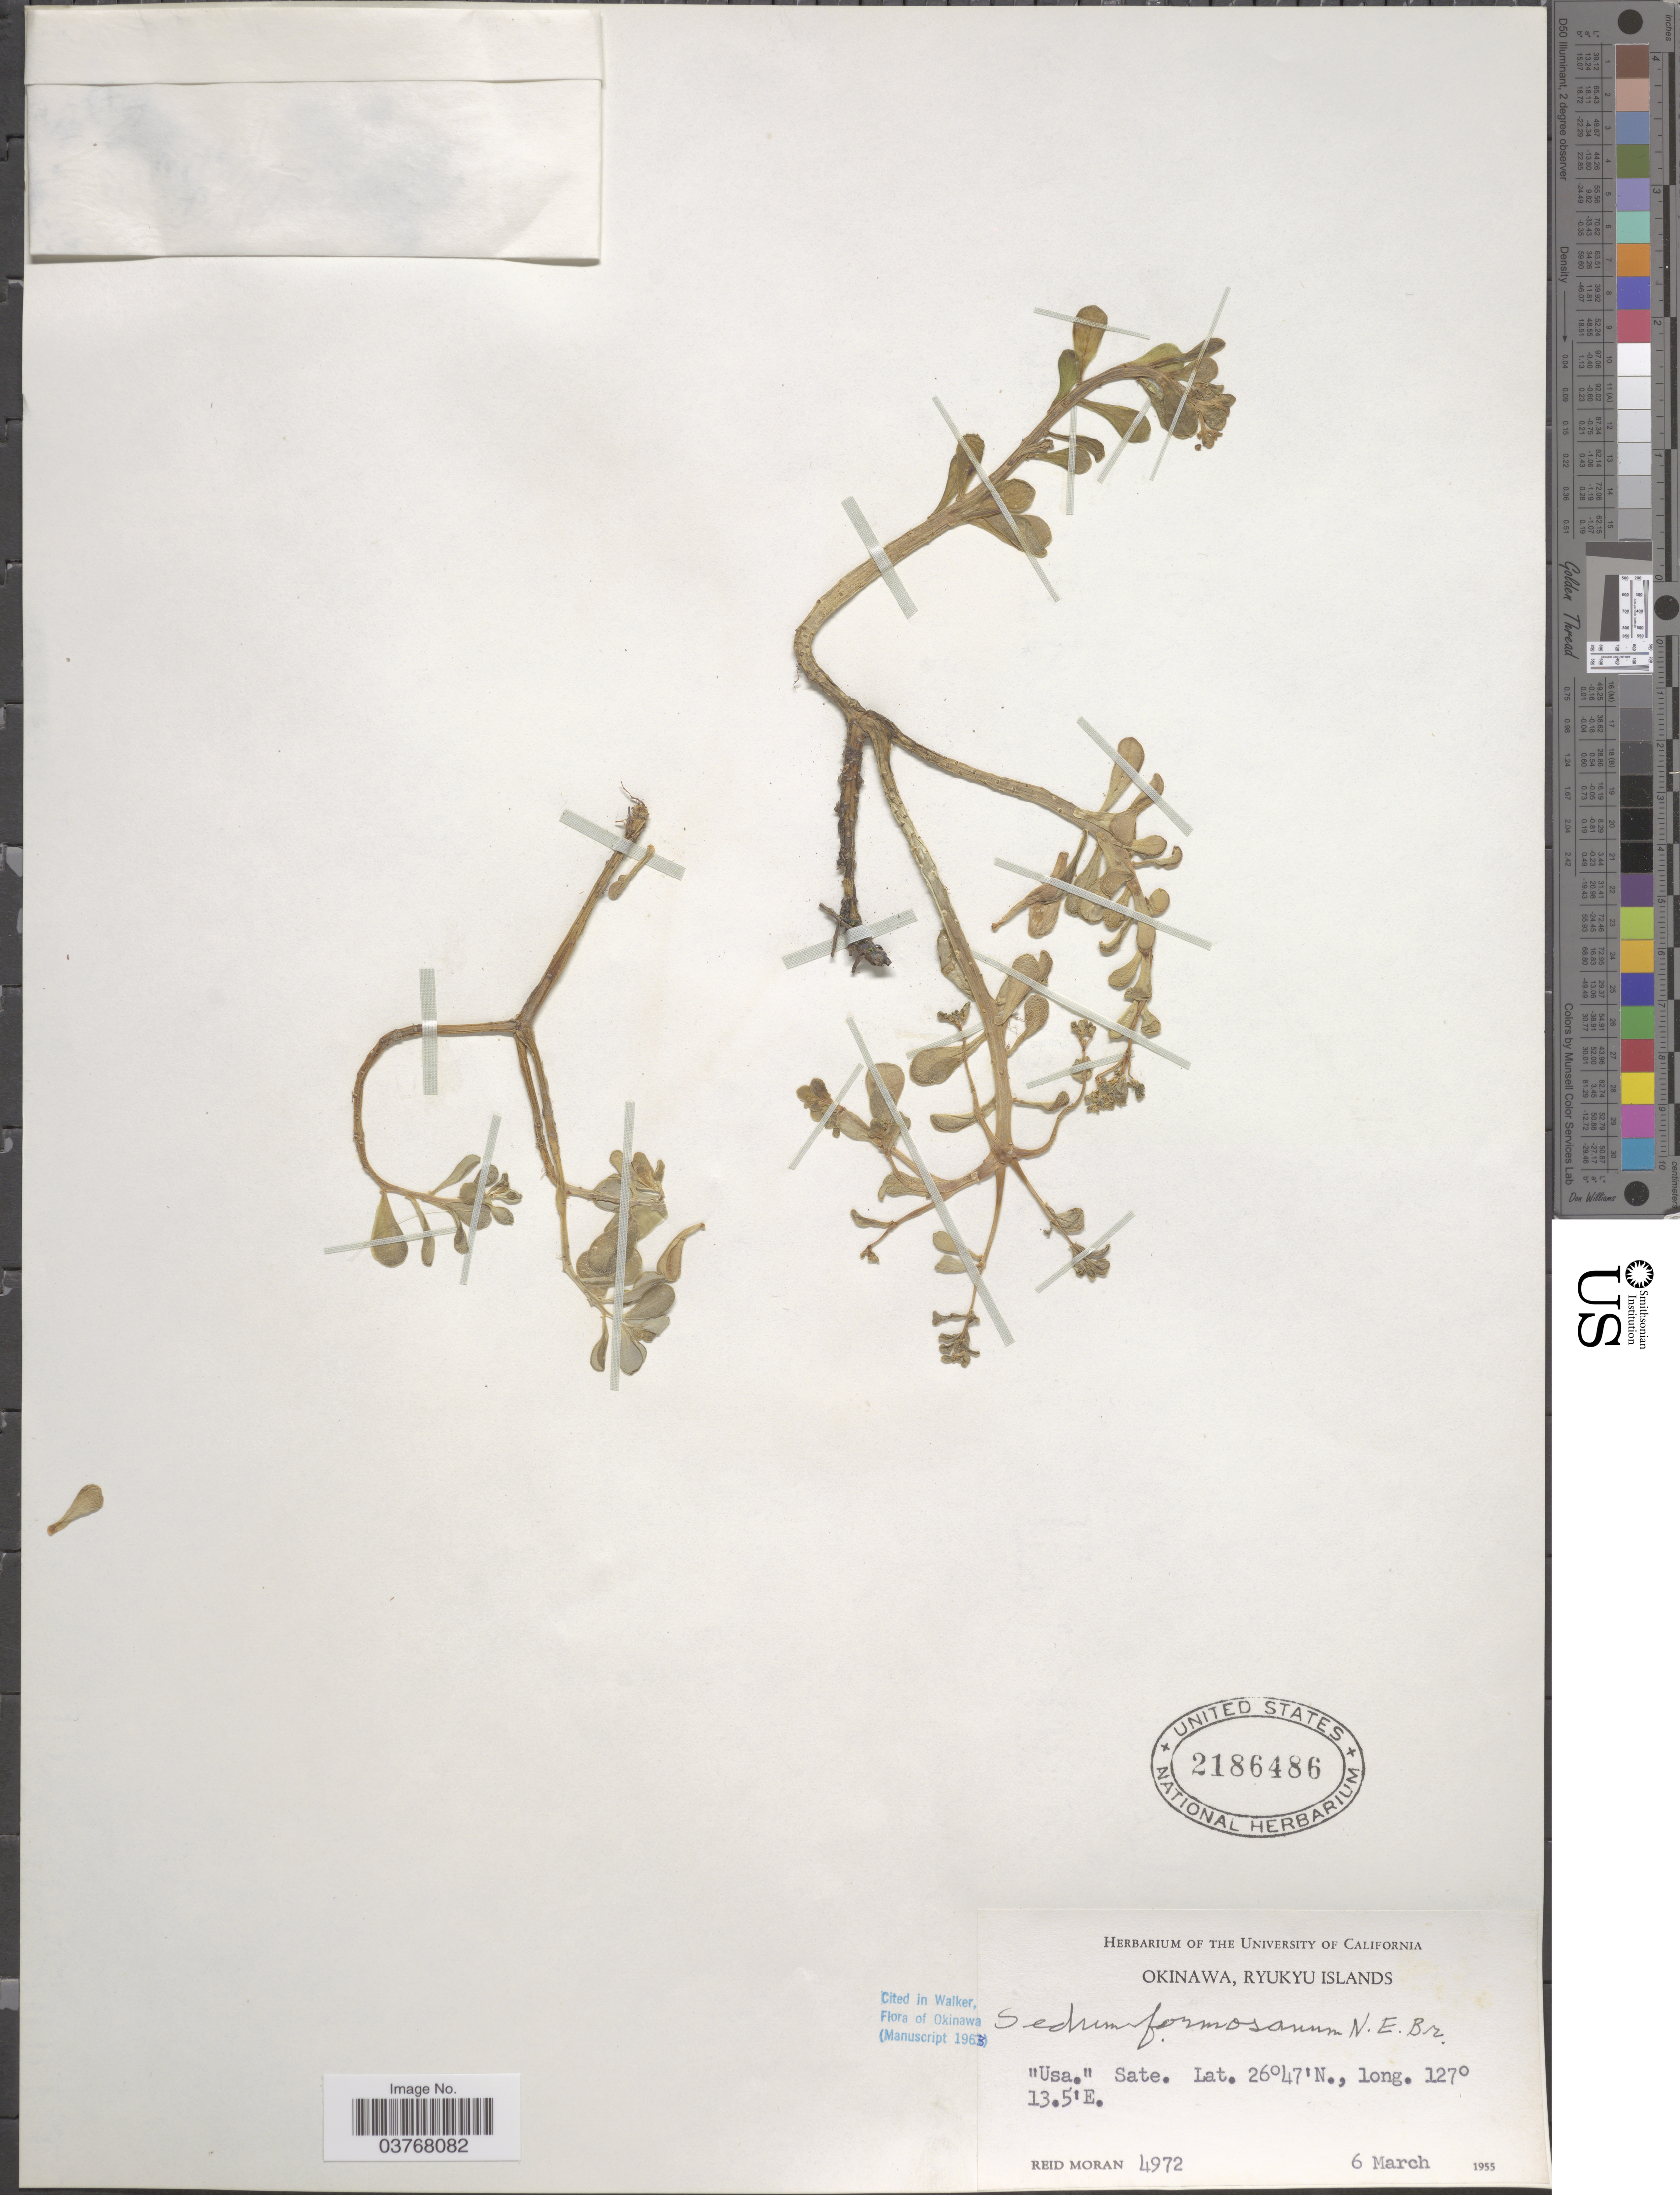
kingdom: Plantae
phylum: Tracheophyta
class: Magnoliopsida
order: Saxifragales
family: Crassulaceae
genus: Sedum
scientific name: Sedum formosanum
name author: N.E. Br.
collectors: R. V. Moran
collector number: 4972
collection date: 1955-03-06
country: Japan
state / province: Okinawa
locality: Ryukyu Islands. "Usa." Sate.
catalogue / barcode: US 2186486